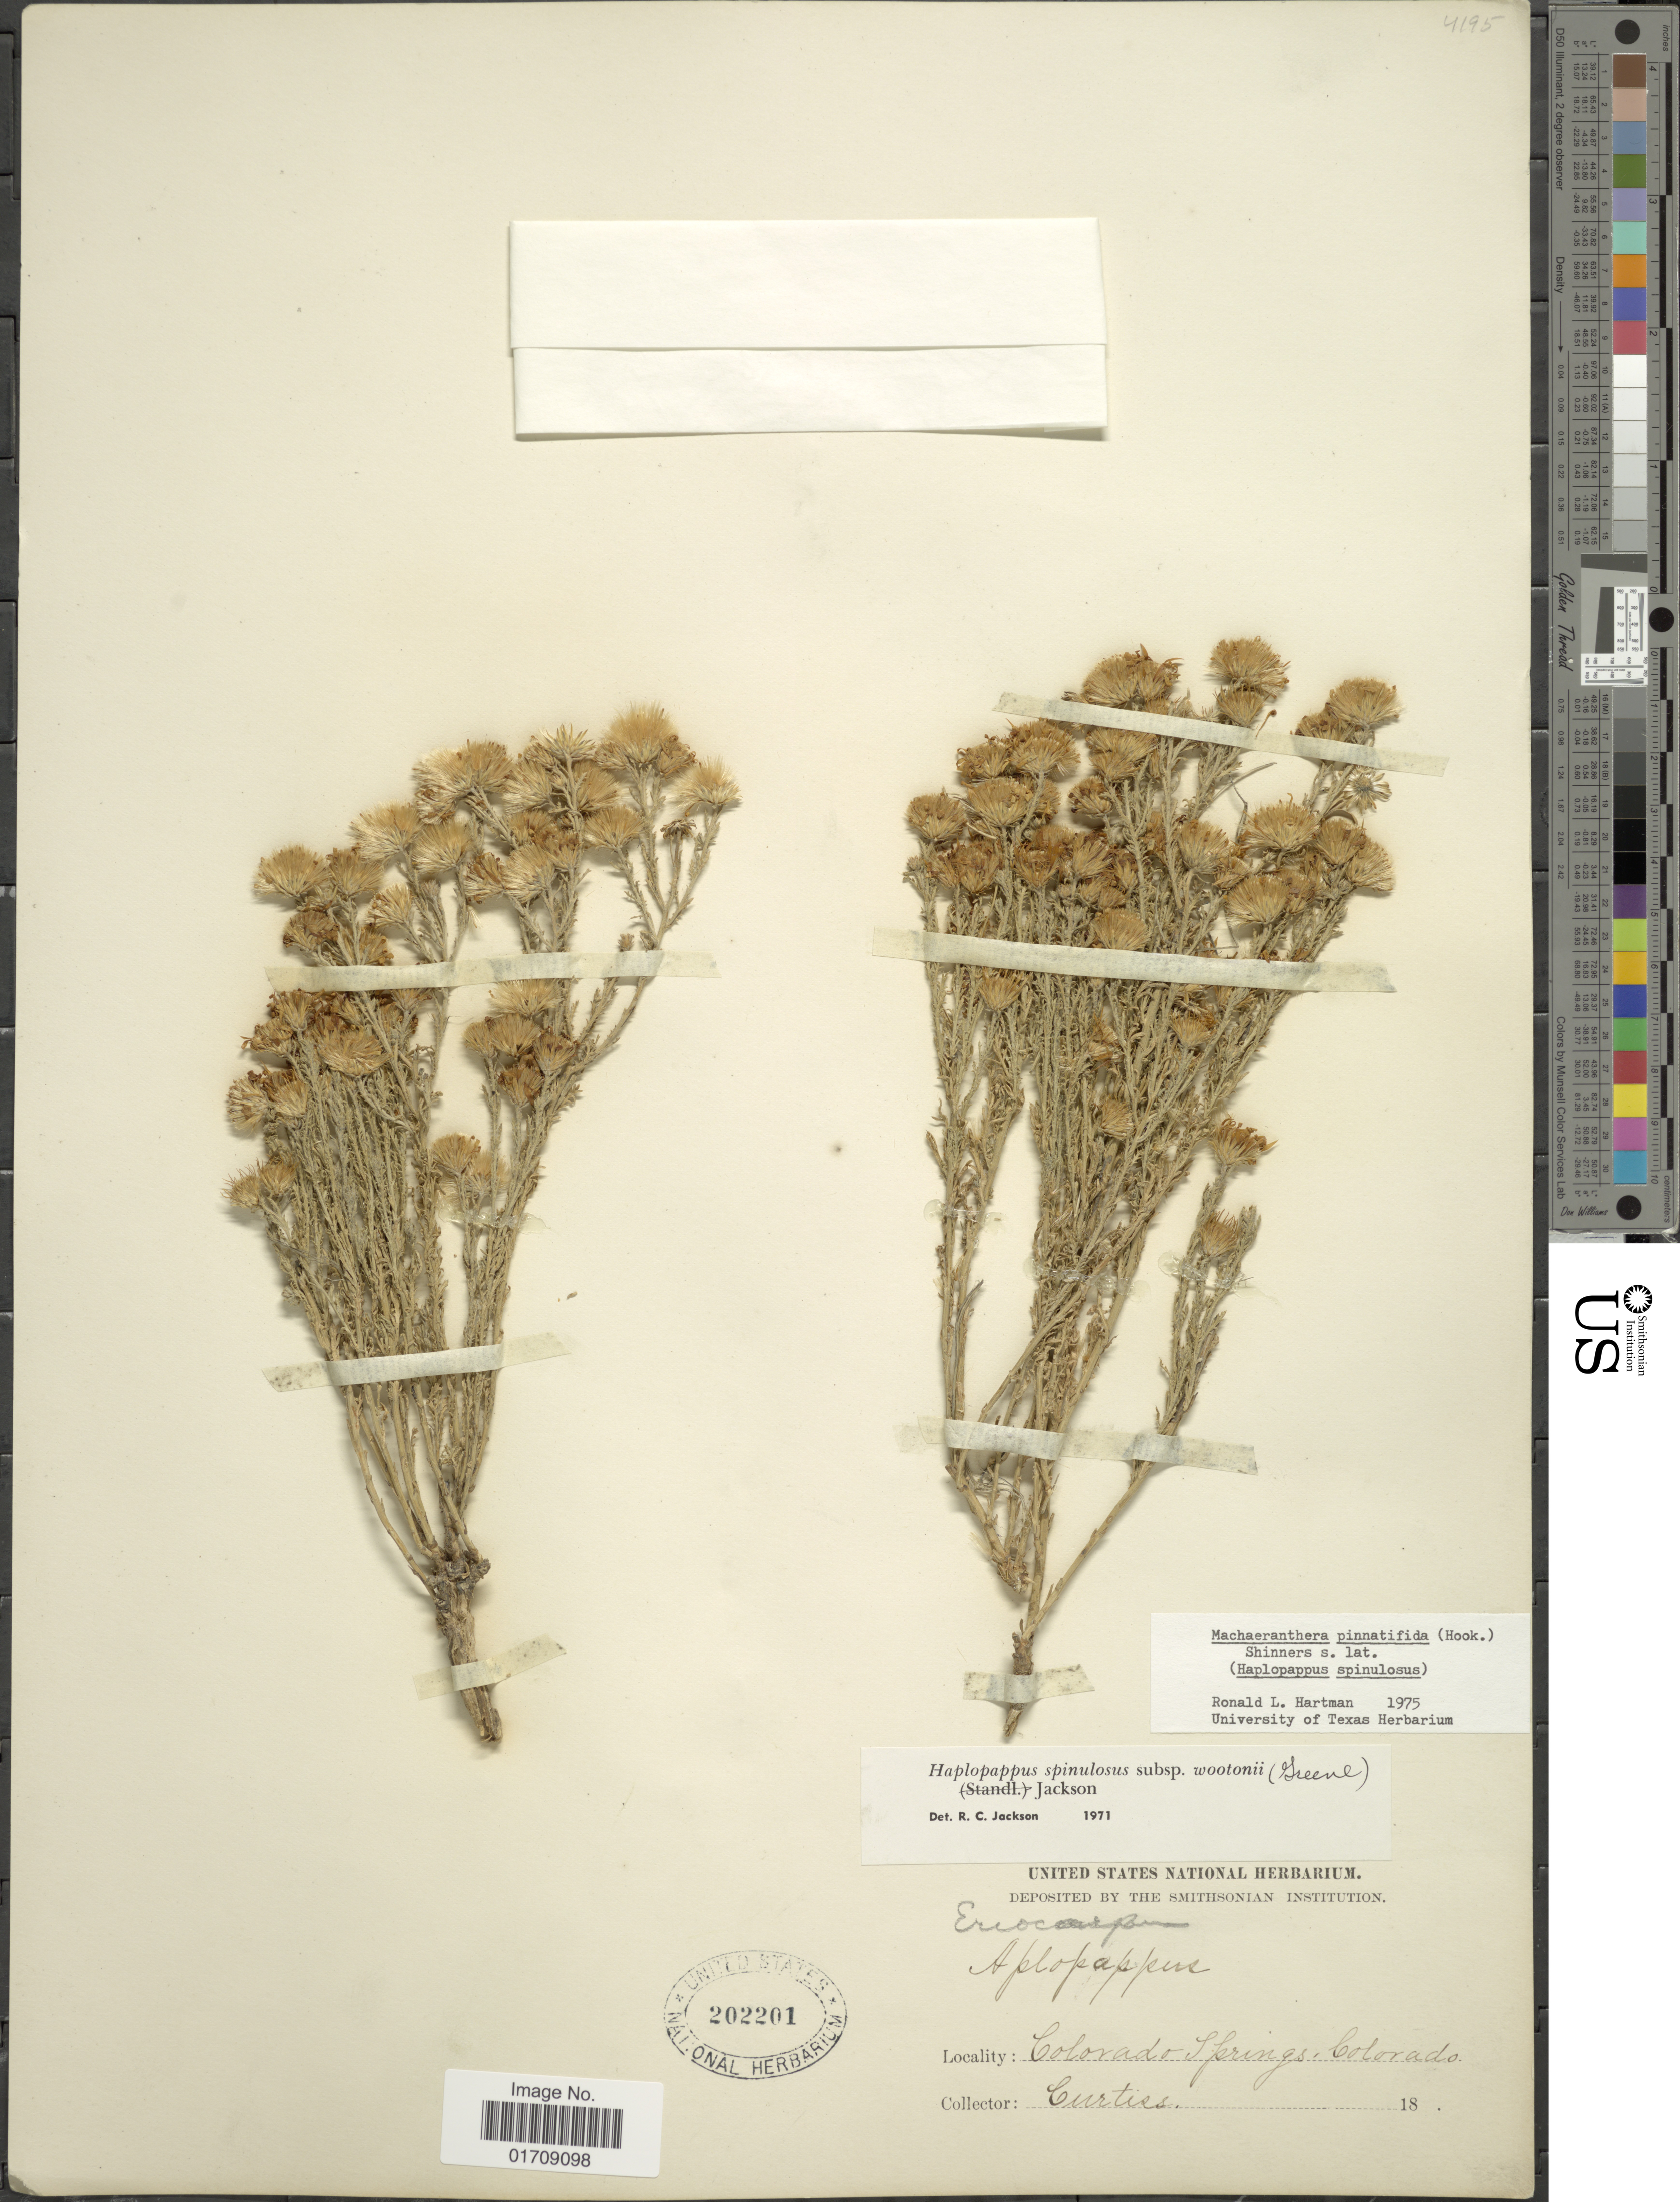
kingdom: Plantae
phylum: Tracheophyta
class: Magnoliopsida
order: Asterales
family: Asteraceae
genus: Machaeranthera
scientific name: Machaeranthera pinnatifida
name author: (Hook.) Shinners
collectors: -. Curtiss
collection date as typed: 18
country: United States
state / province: Colorado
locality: Colorado Springs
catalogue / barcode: US 202201